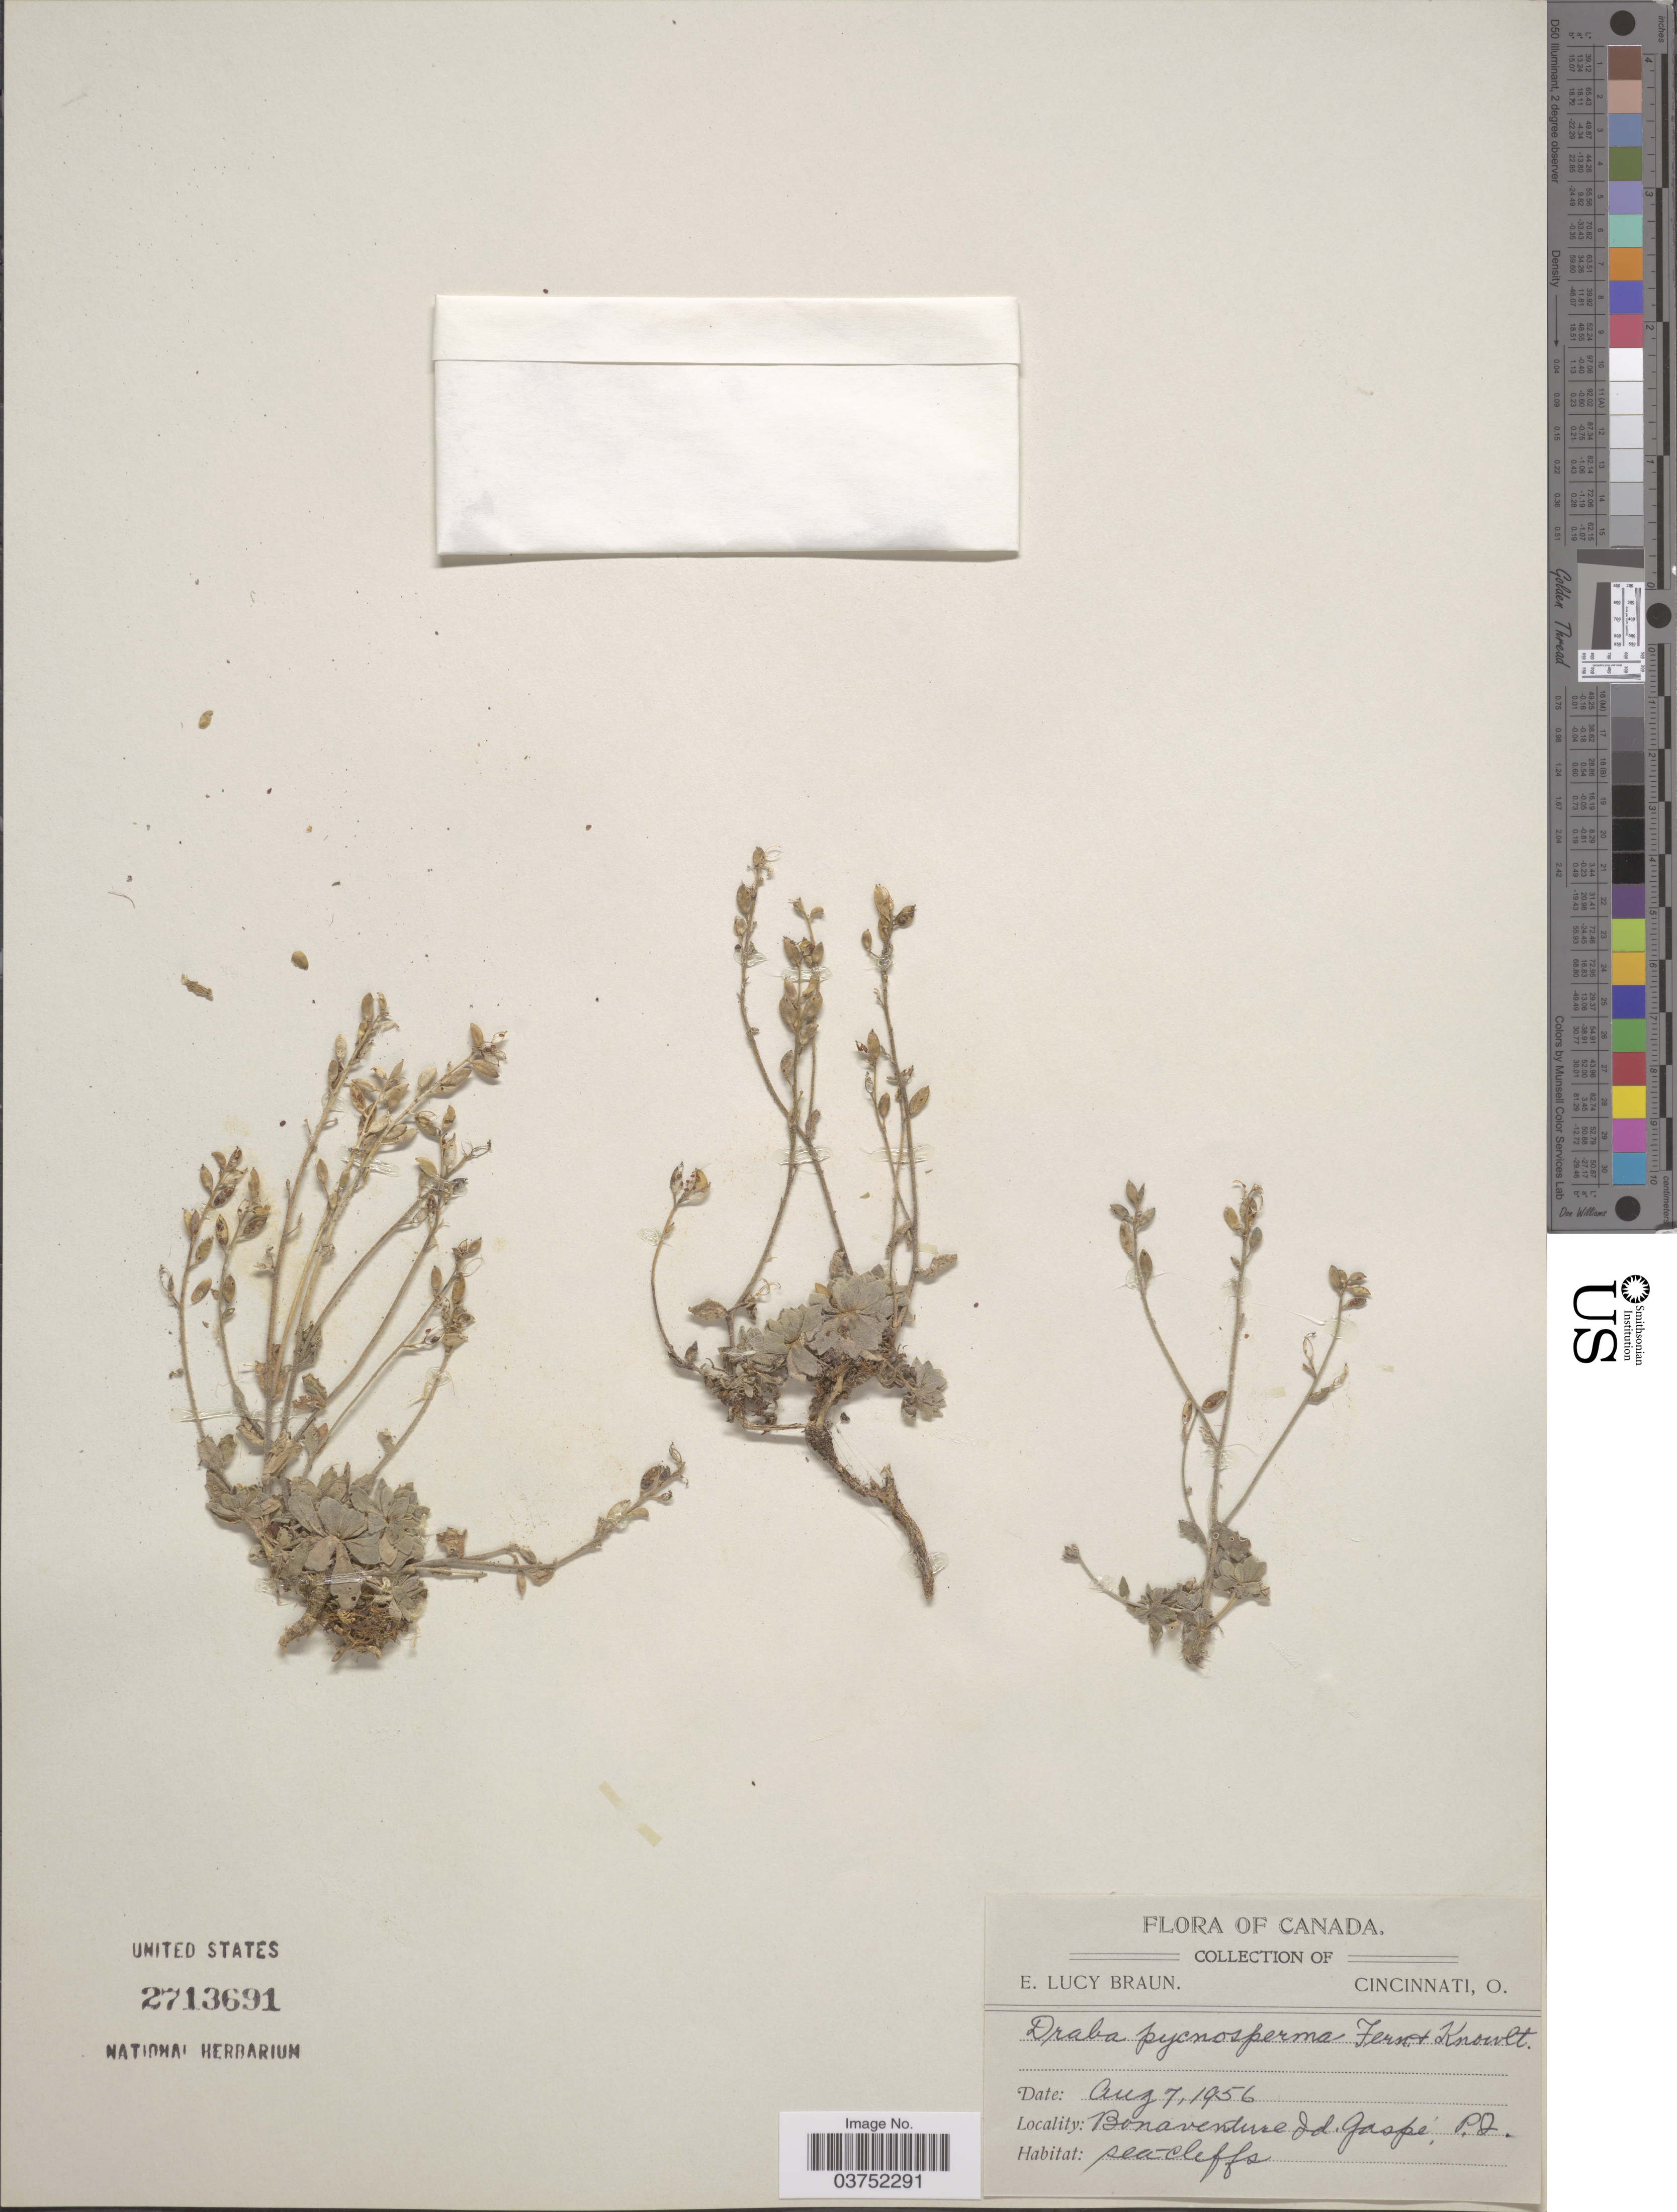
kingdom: Plantae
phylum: Tracheophyta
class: Magnoliopsida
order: Brassicales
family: Brassicaceae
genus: Draba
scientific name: Draba pycnosperma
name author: Fernald & C.H. Knowlt.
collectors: E. L. Braun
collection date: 1956-08-07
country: Canada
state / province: Quebec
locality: Bonaventure Id, Gaspe, P.Q.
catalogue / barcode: US 2713691